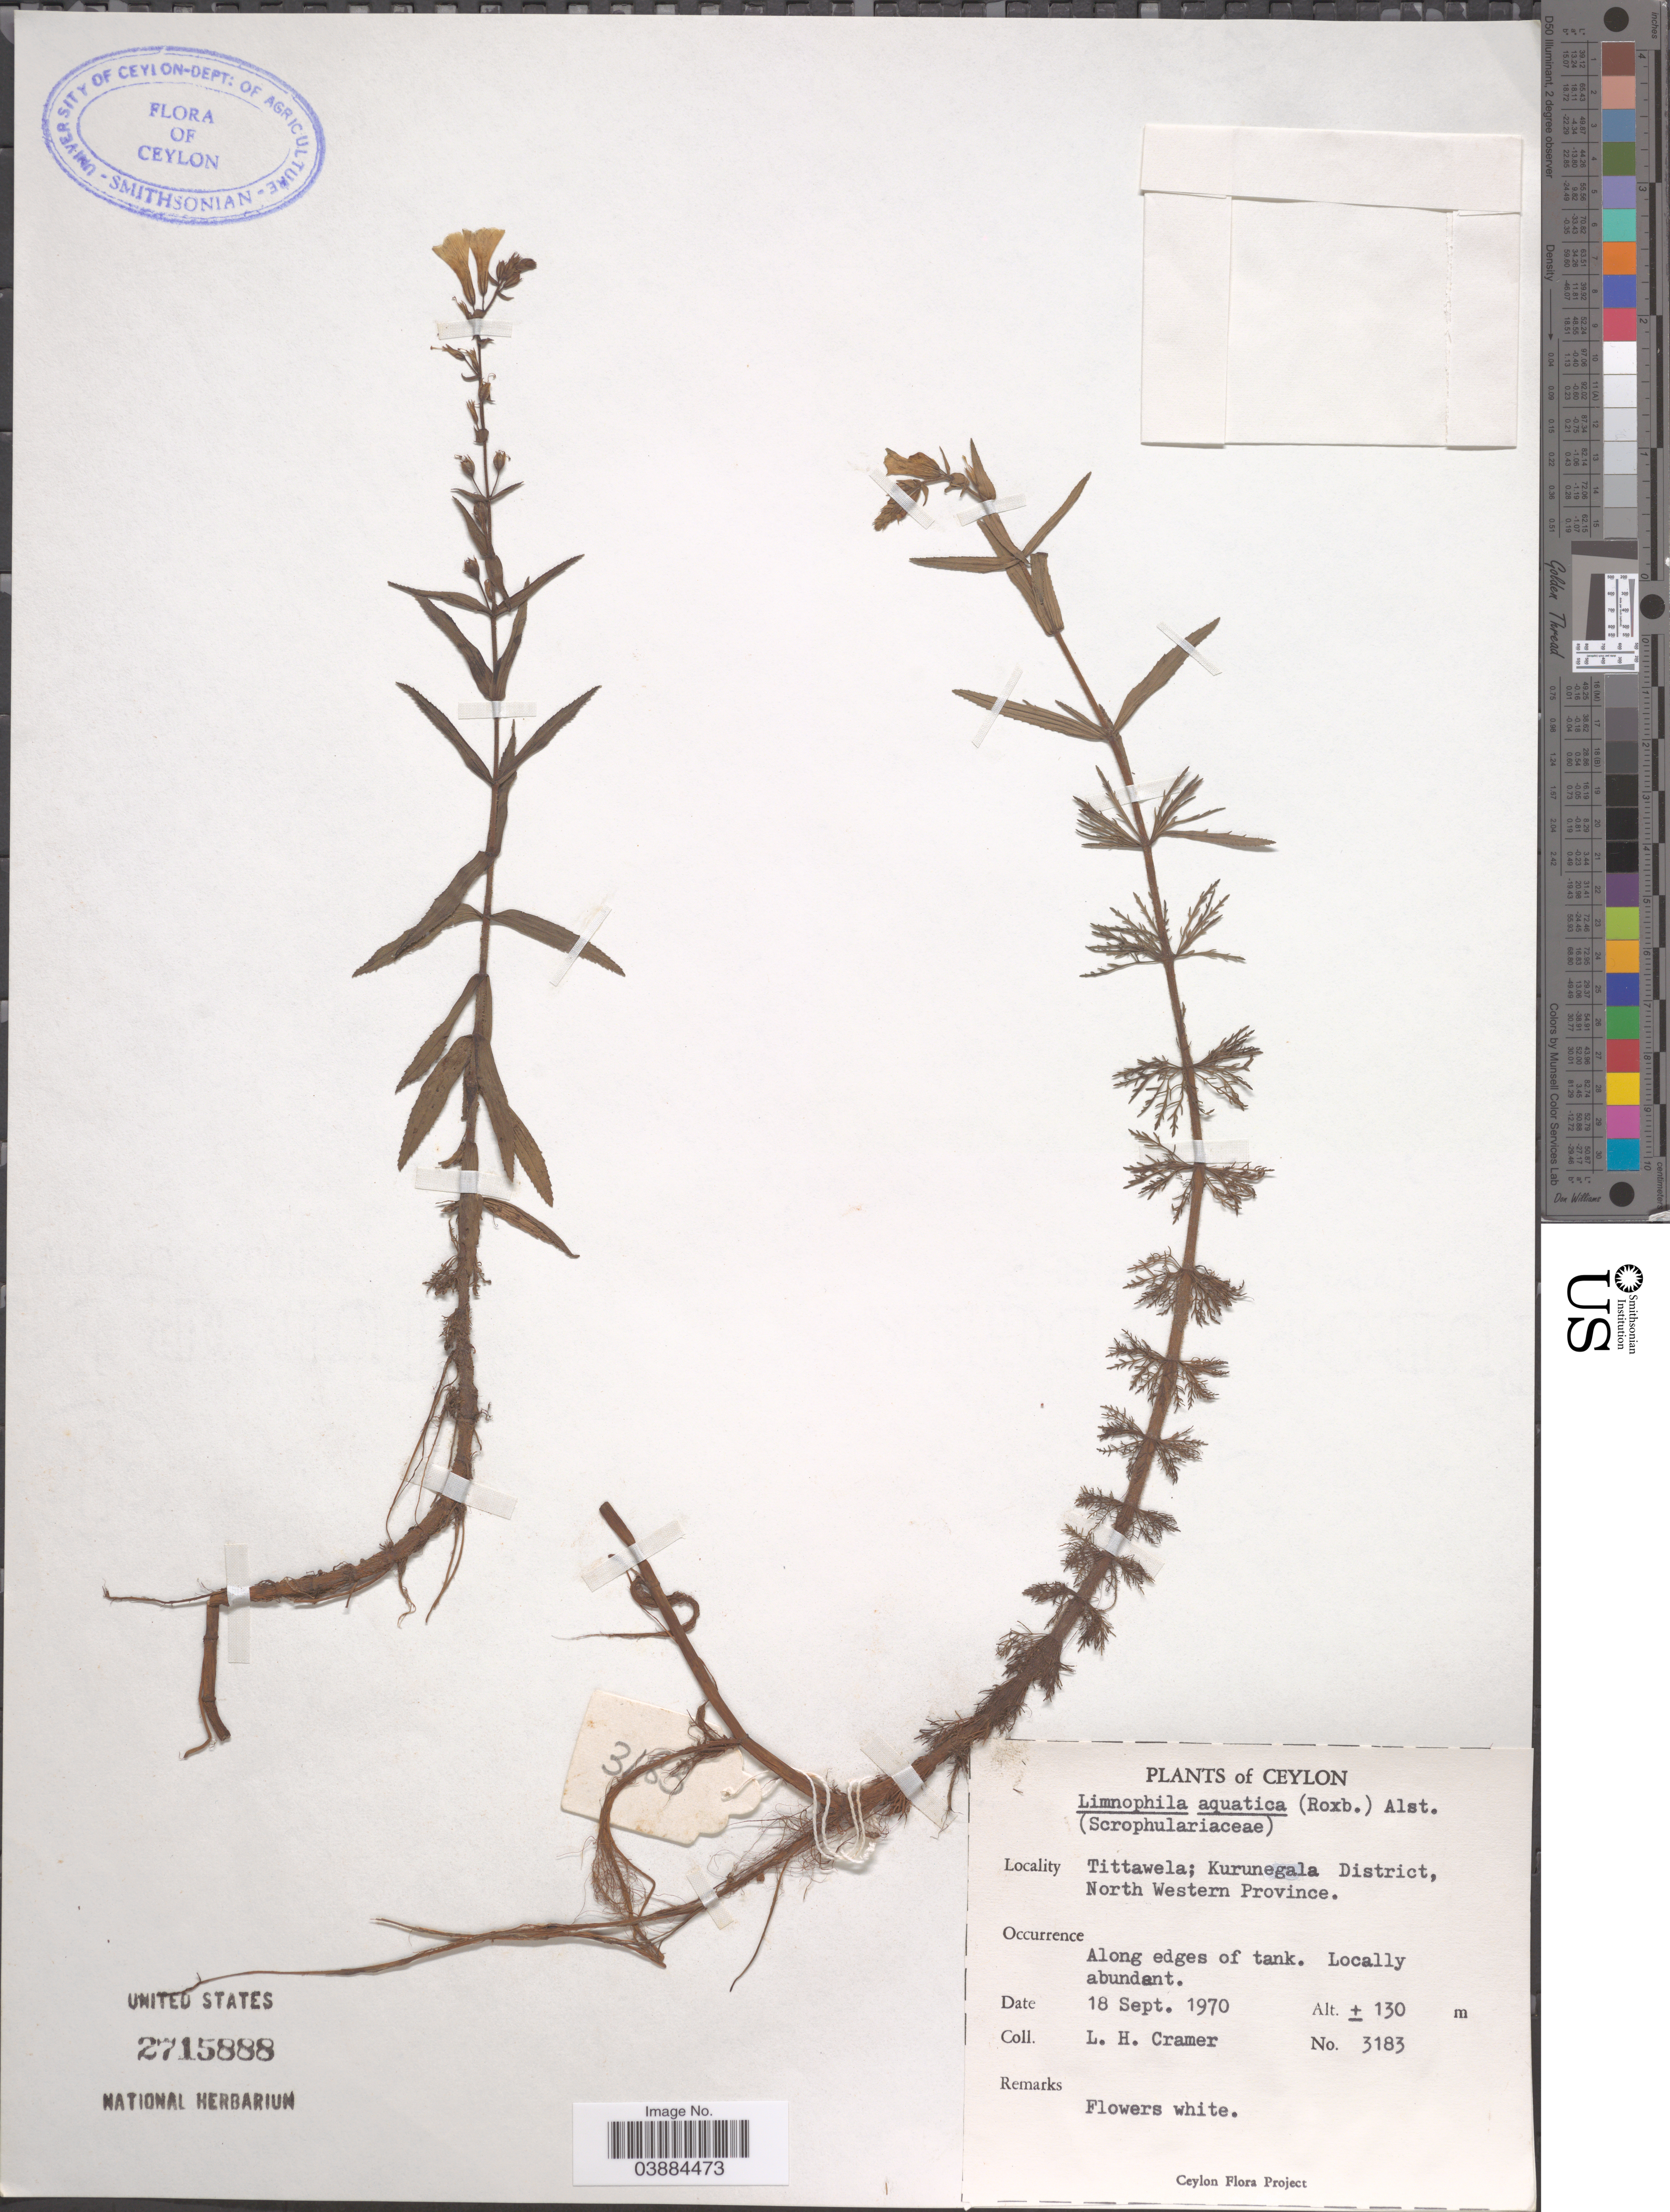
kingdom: Plantae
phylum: Tracheophyta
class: Magnoliopsida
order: Lamiales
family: Plantaginaceae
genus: Limnophila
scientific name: Limnophila aquatica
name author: (Willd.) Santapau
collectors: L. H. Cramer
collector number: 3183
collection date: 1970-09-18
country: Sri Lanka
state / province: North Western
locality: Ceylon. Tittawela; Kurunegala District.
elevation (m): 130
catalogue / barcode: US 2715888